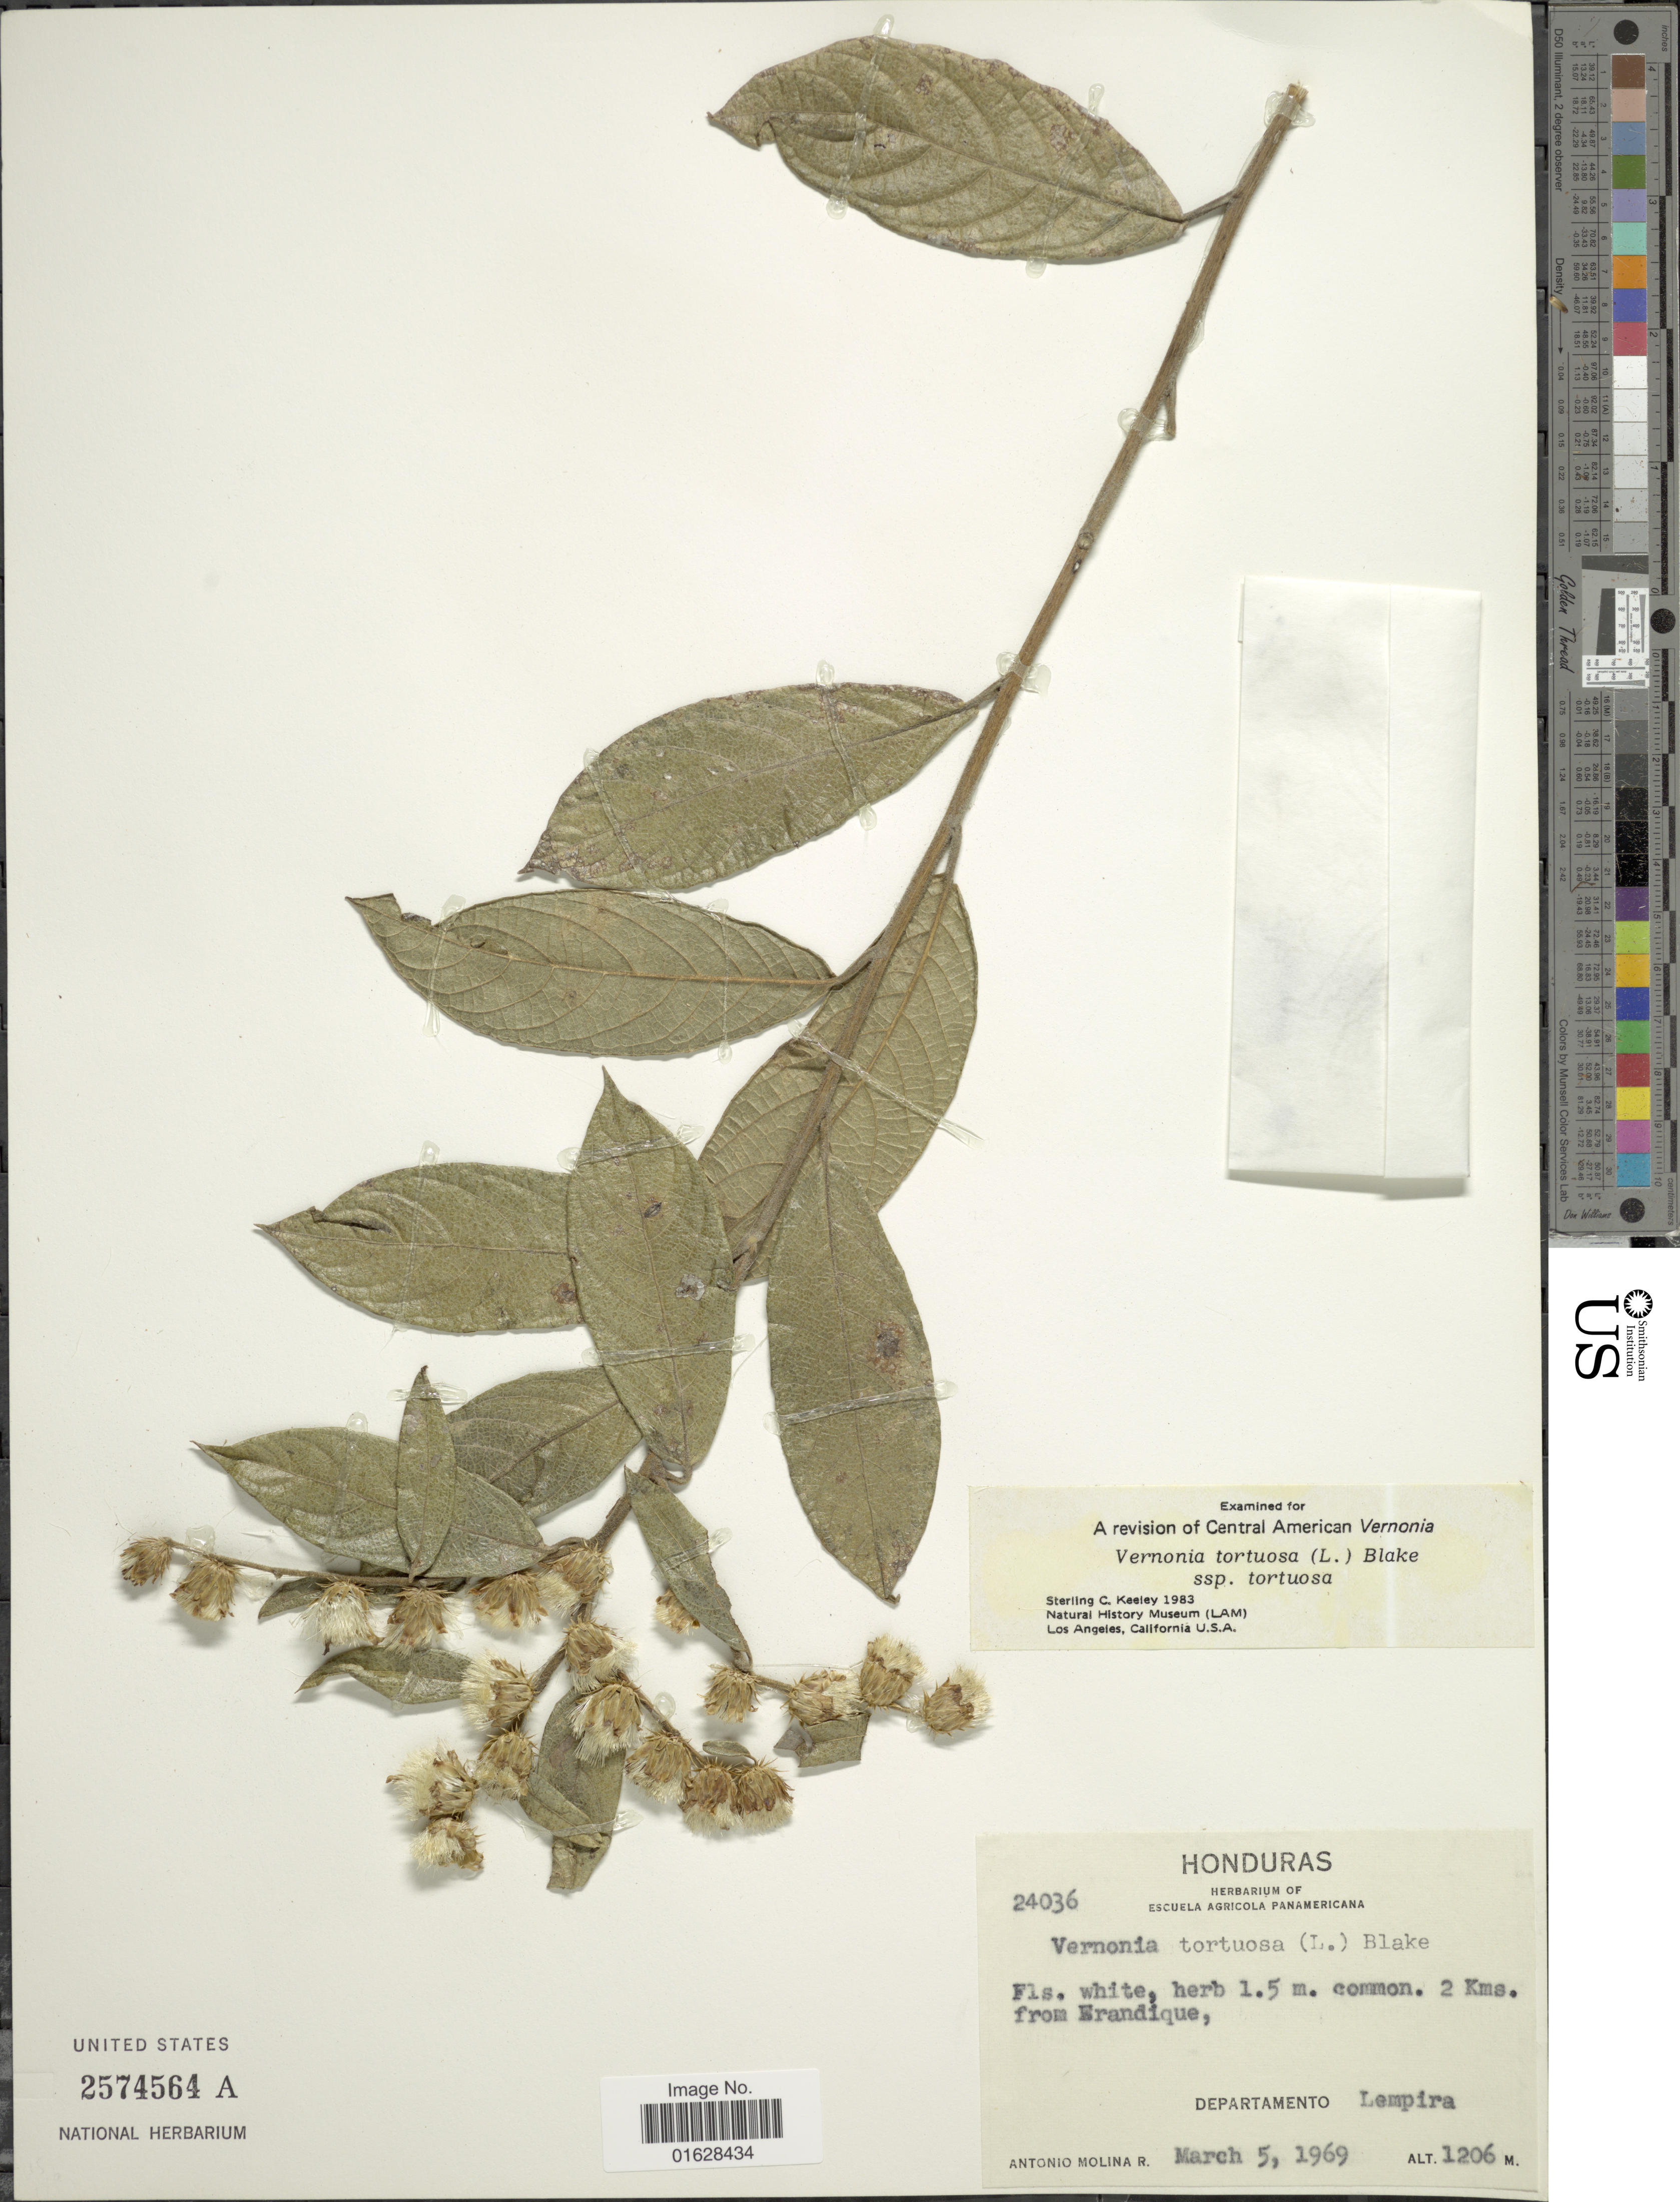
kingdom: Plantae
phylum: Tracheophyta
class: Magnoliopsida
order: Asterales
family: Asteraceae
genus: Lepidaploa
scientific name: Lepidaploa tortuosa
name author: (L.) H. Rob.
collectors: A. Molina R.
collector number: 24036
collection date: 1969-03-05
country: Honduras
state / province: Lempira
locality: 2 kms from Erandique, Deprtamento Lempira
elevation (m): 1206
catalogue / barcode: US 2574564A